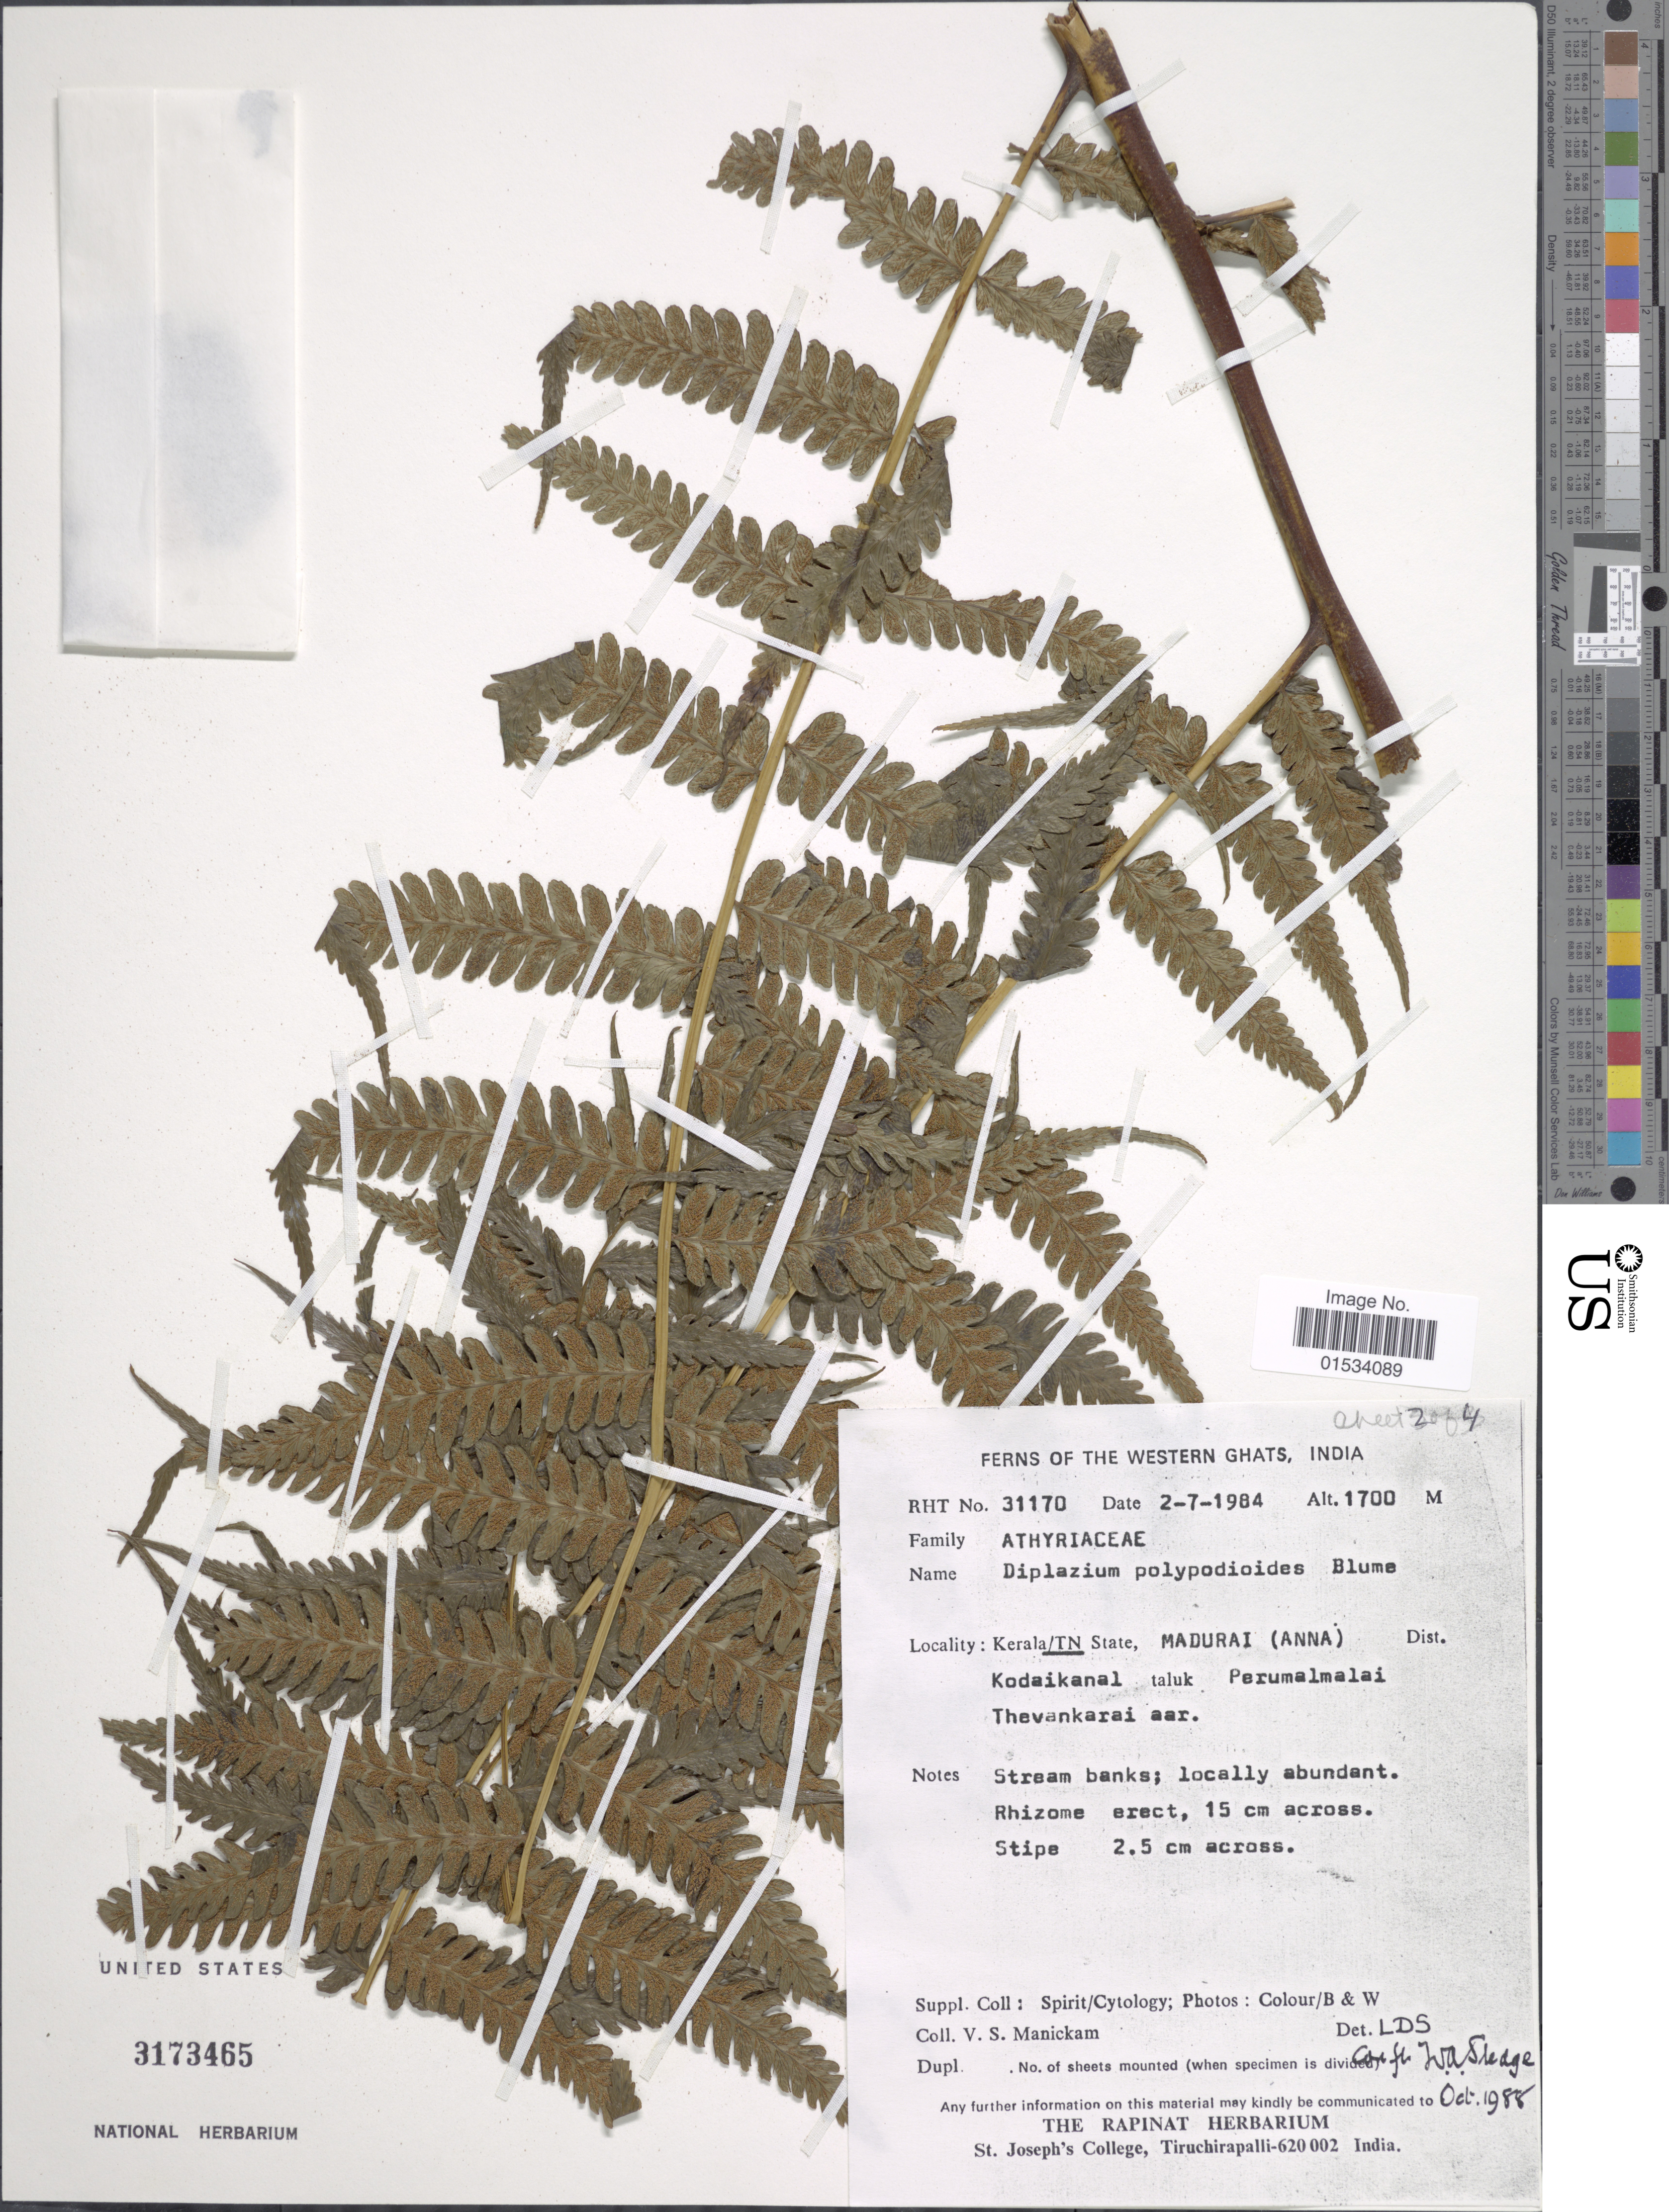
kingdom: Plantae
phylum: Tracheophyta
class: Polypodiopsida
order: Polypodiales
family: Athyriaceae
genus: Diplazium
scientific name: Diplazium polypodioides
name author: Blume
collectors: V. Manickam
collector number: RHT 31170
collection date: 1984-07-02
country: India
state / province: Kerala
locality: The Western Ghats, TN State, Madurai (Anna) Dist., Kodaikanal taluk Perumalmalai, Thevankarai aar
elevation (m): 1700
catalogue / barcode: US 3173465